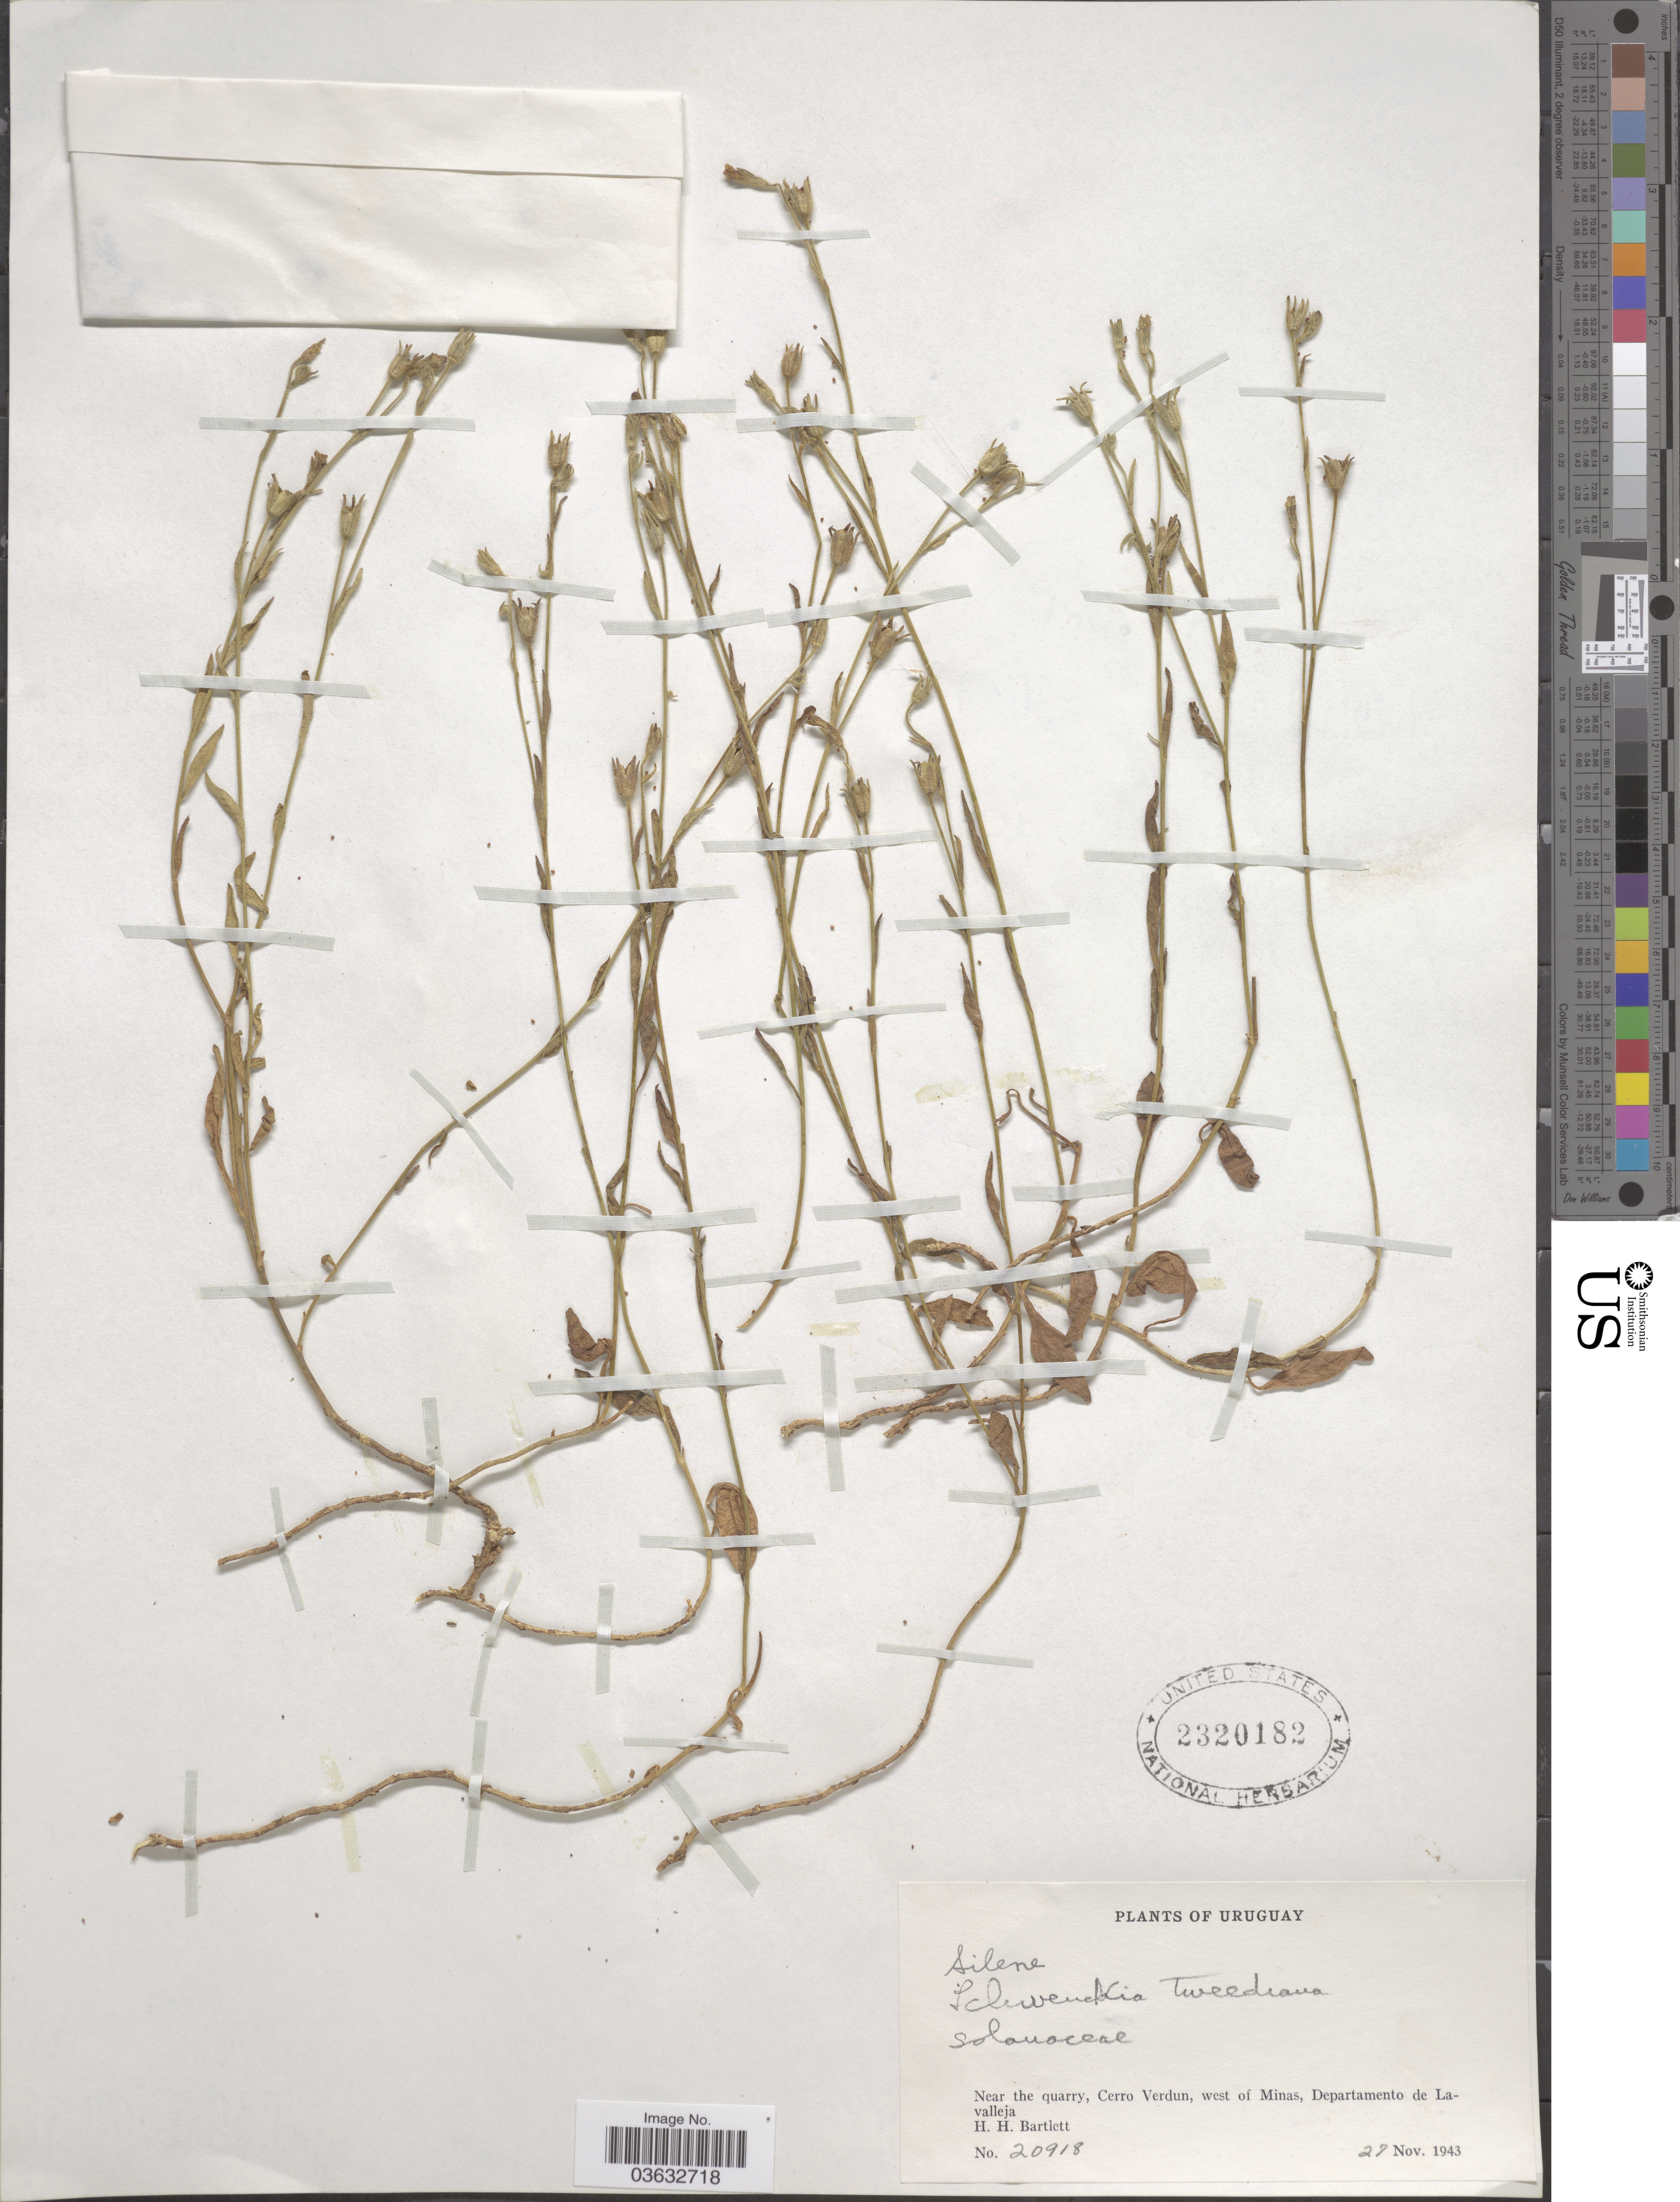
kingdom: Plantae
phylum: Tracheophyta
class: Magnoliopsida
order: Caryophyllales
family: Caryophyllaceae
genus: Silene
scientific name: Silene sp.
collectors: H. H. Bartlett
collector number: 20918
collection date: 1943-11-27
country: Uruguay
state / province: Lavalleja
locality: Near the quarry, Cerro Verdun, west of Minas, Departamento de Lavalleja.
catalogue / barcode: US 2320182